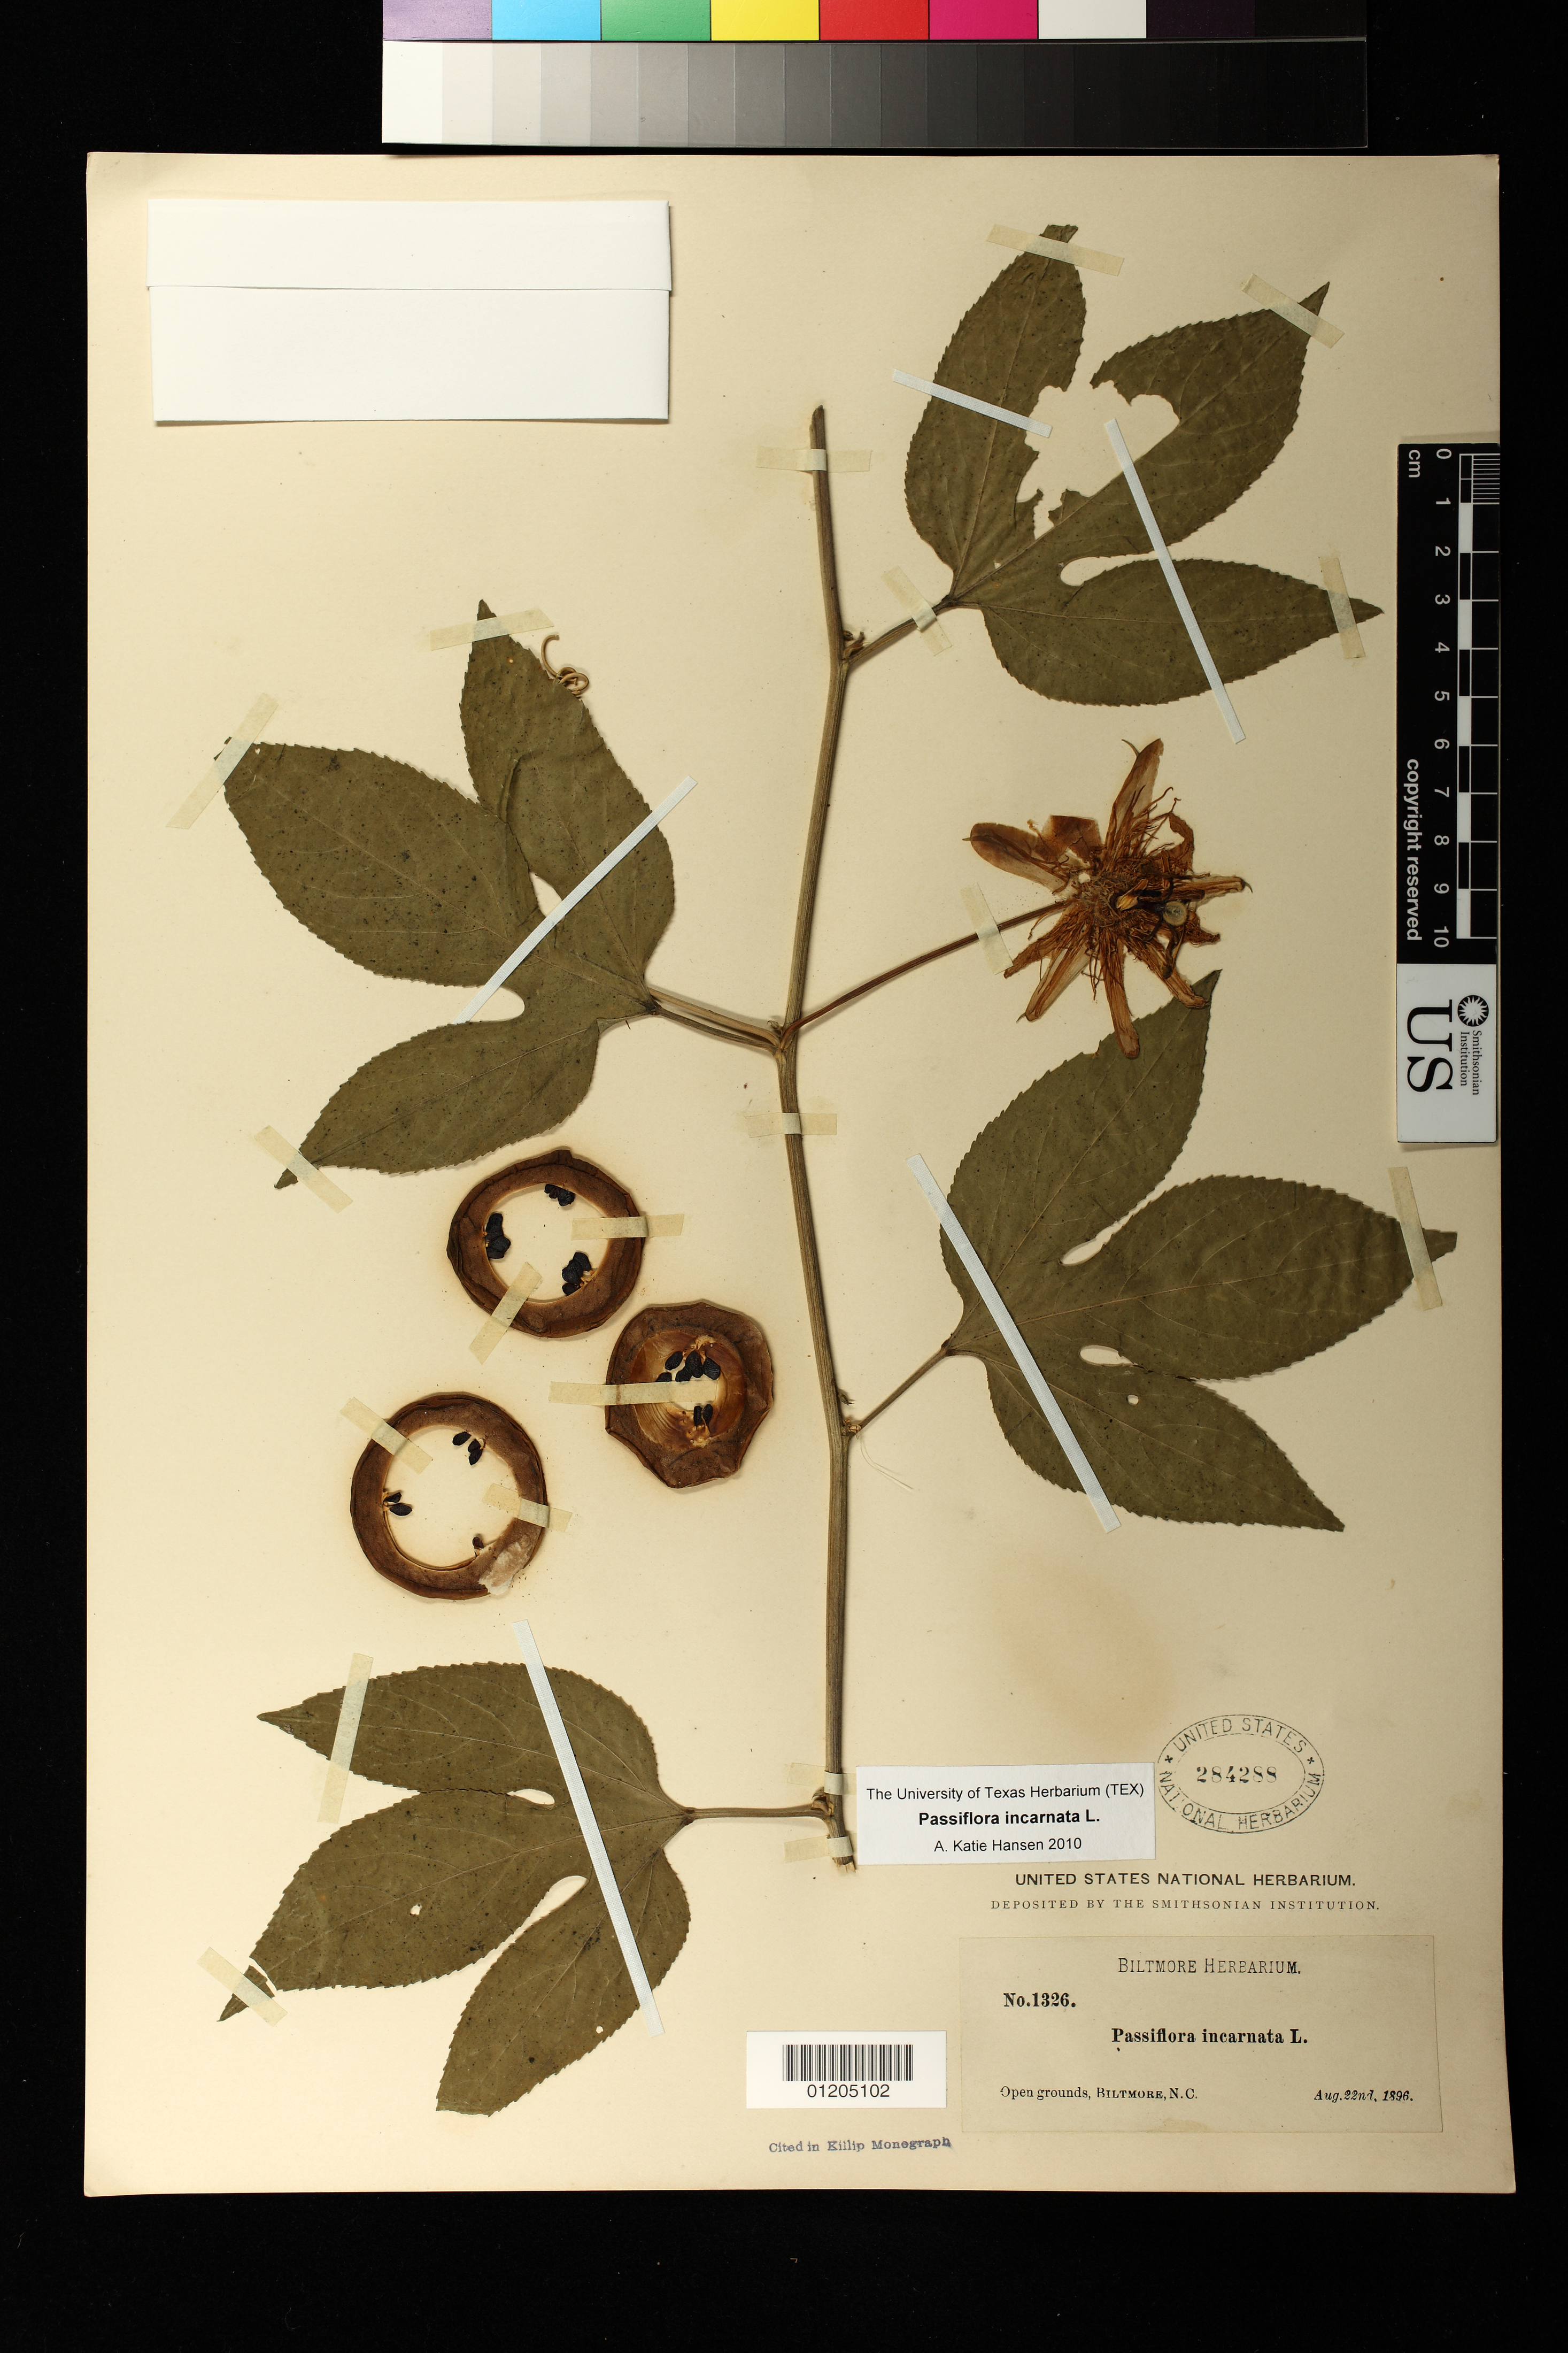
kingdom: Plantae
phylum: Tracheophyta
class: Magnoliopsida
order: Malpighiales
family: Passifloraceae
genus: Passiflora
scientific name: Passiflora incarnata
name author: L.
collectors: ex herb. Biltmore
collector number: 1326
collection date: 1896-08-22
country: United States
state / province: North Carolina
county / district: Buncombe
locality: Open grounds, Biltmore (Estate)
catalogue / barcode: US 284288